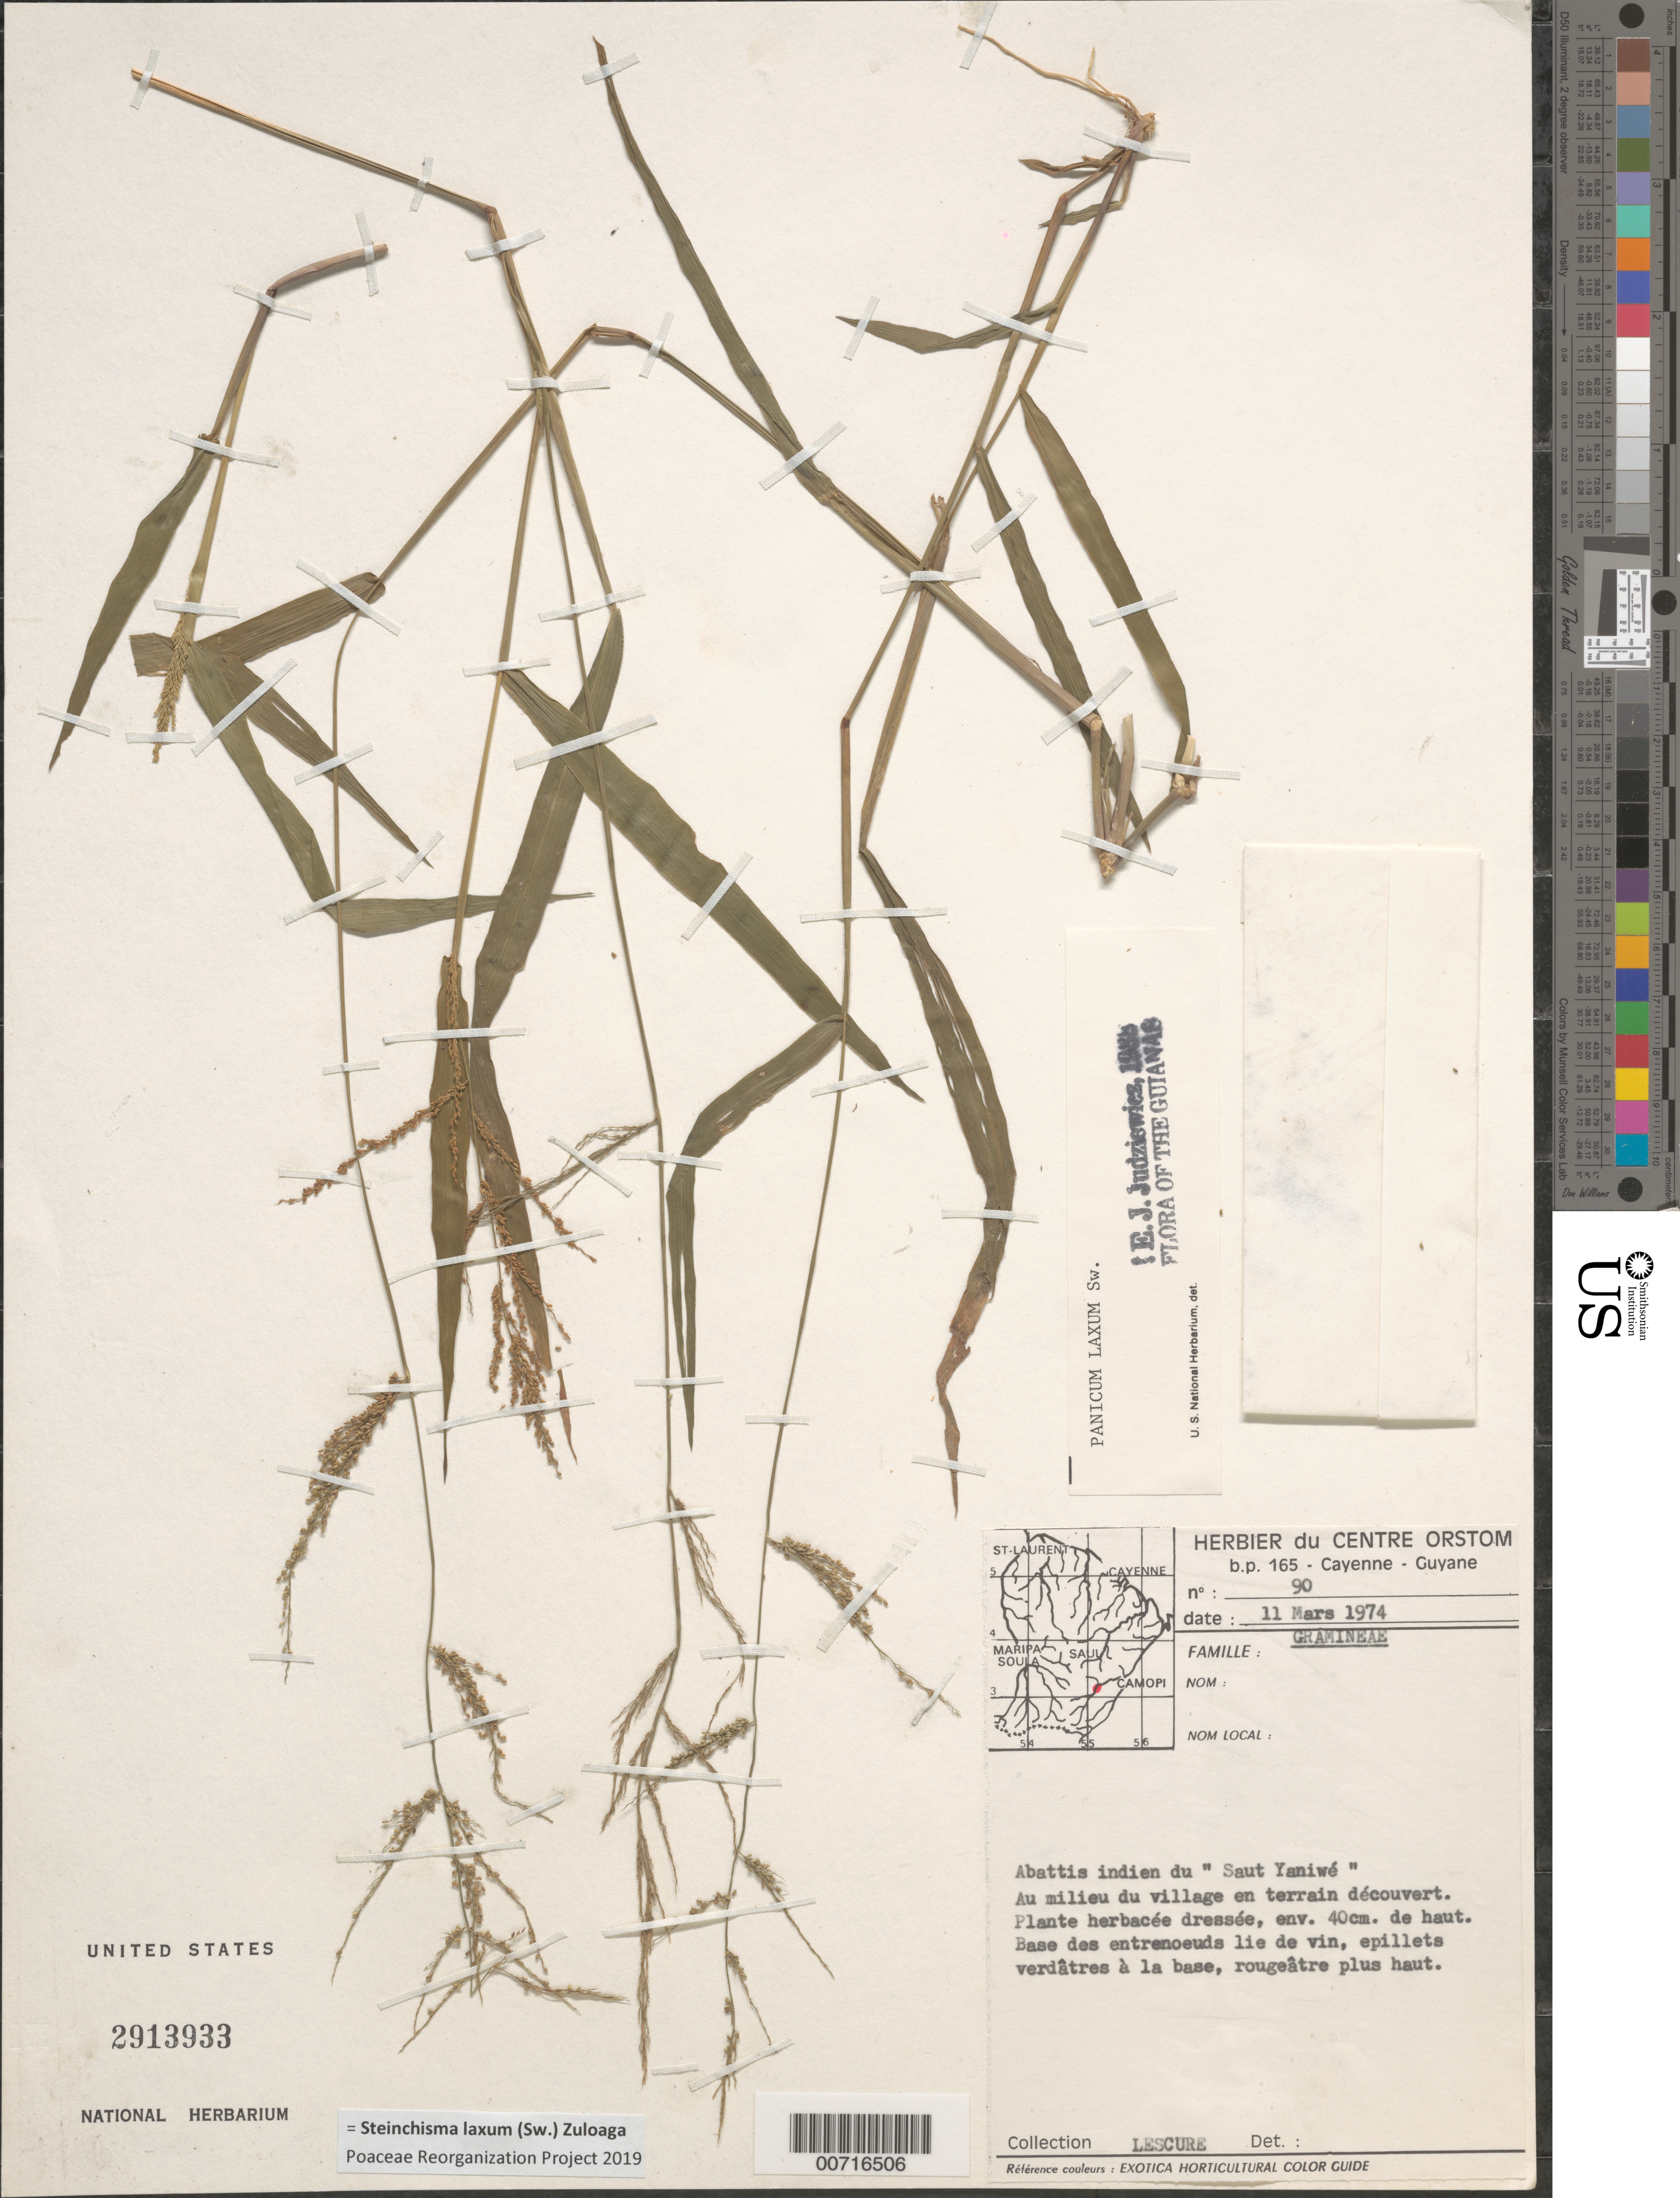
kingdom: Plantae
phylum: Tracheophyta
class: Liliopsida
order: Poales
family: Poaceae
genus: Panicum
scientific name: Panicum laxum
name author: Sw.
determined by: Judziewicz, E. J.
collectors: J.-P. Lescure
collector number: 90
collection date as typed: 11-Mar-74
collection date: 1974-03-11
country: French Guiana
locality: Village Indien "Saut Yaniwe"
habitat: Au milieu du village en terrain découvert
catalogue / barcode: US 2913933